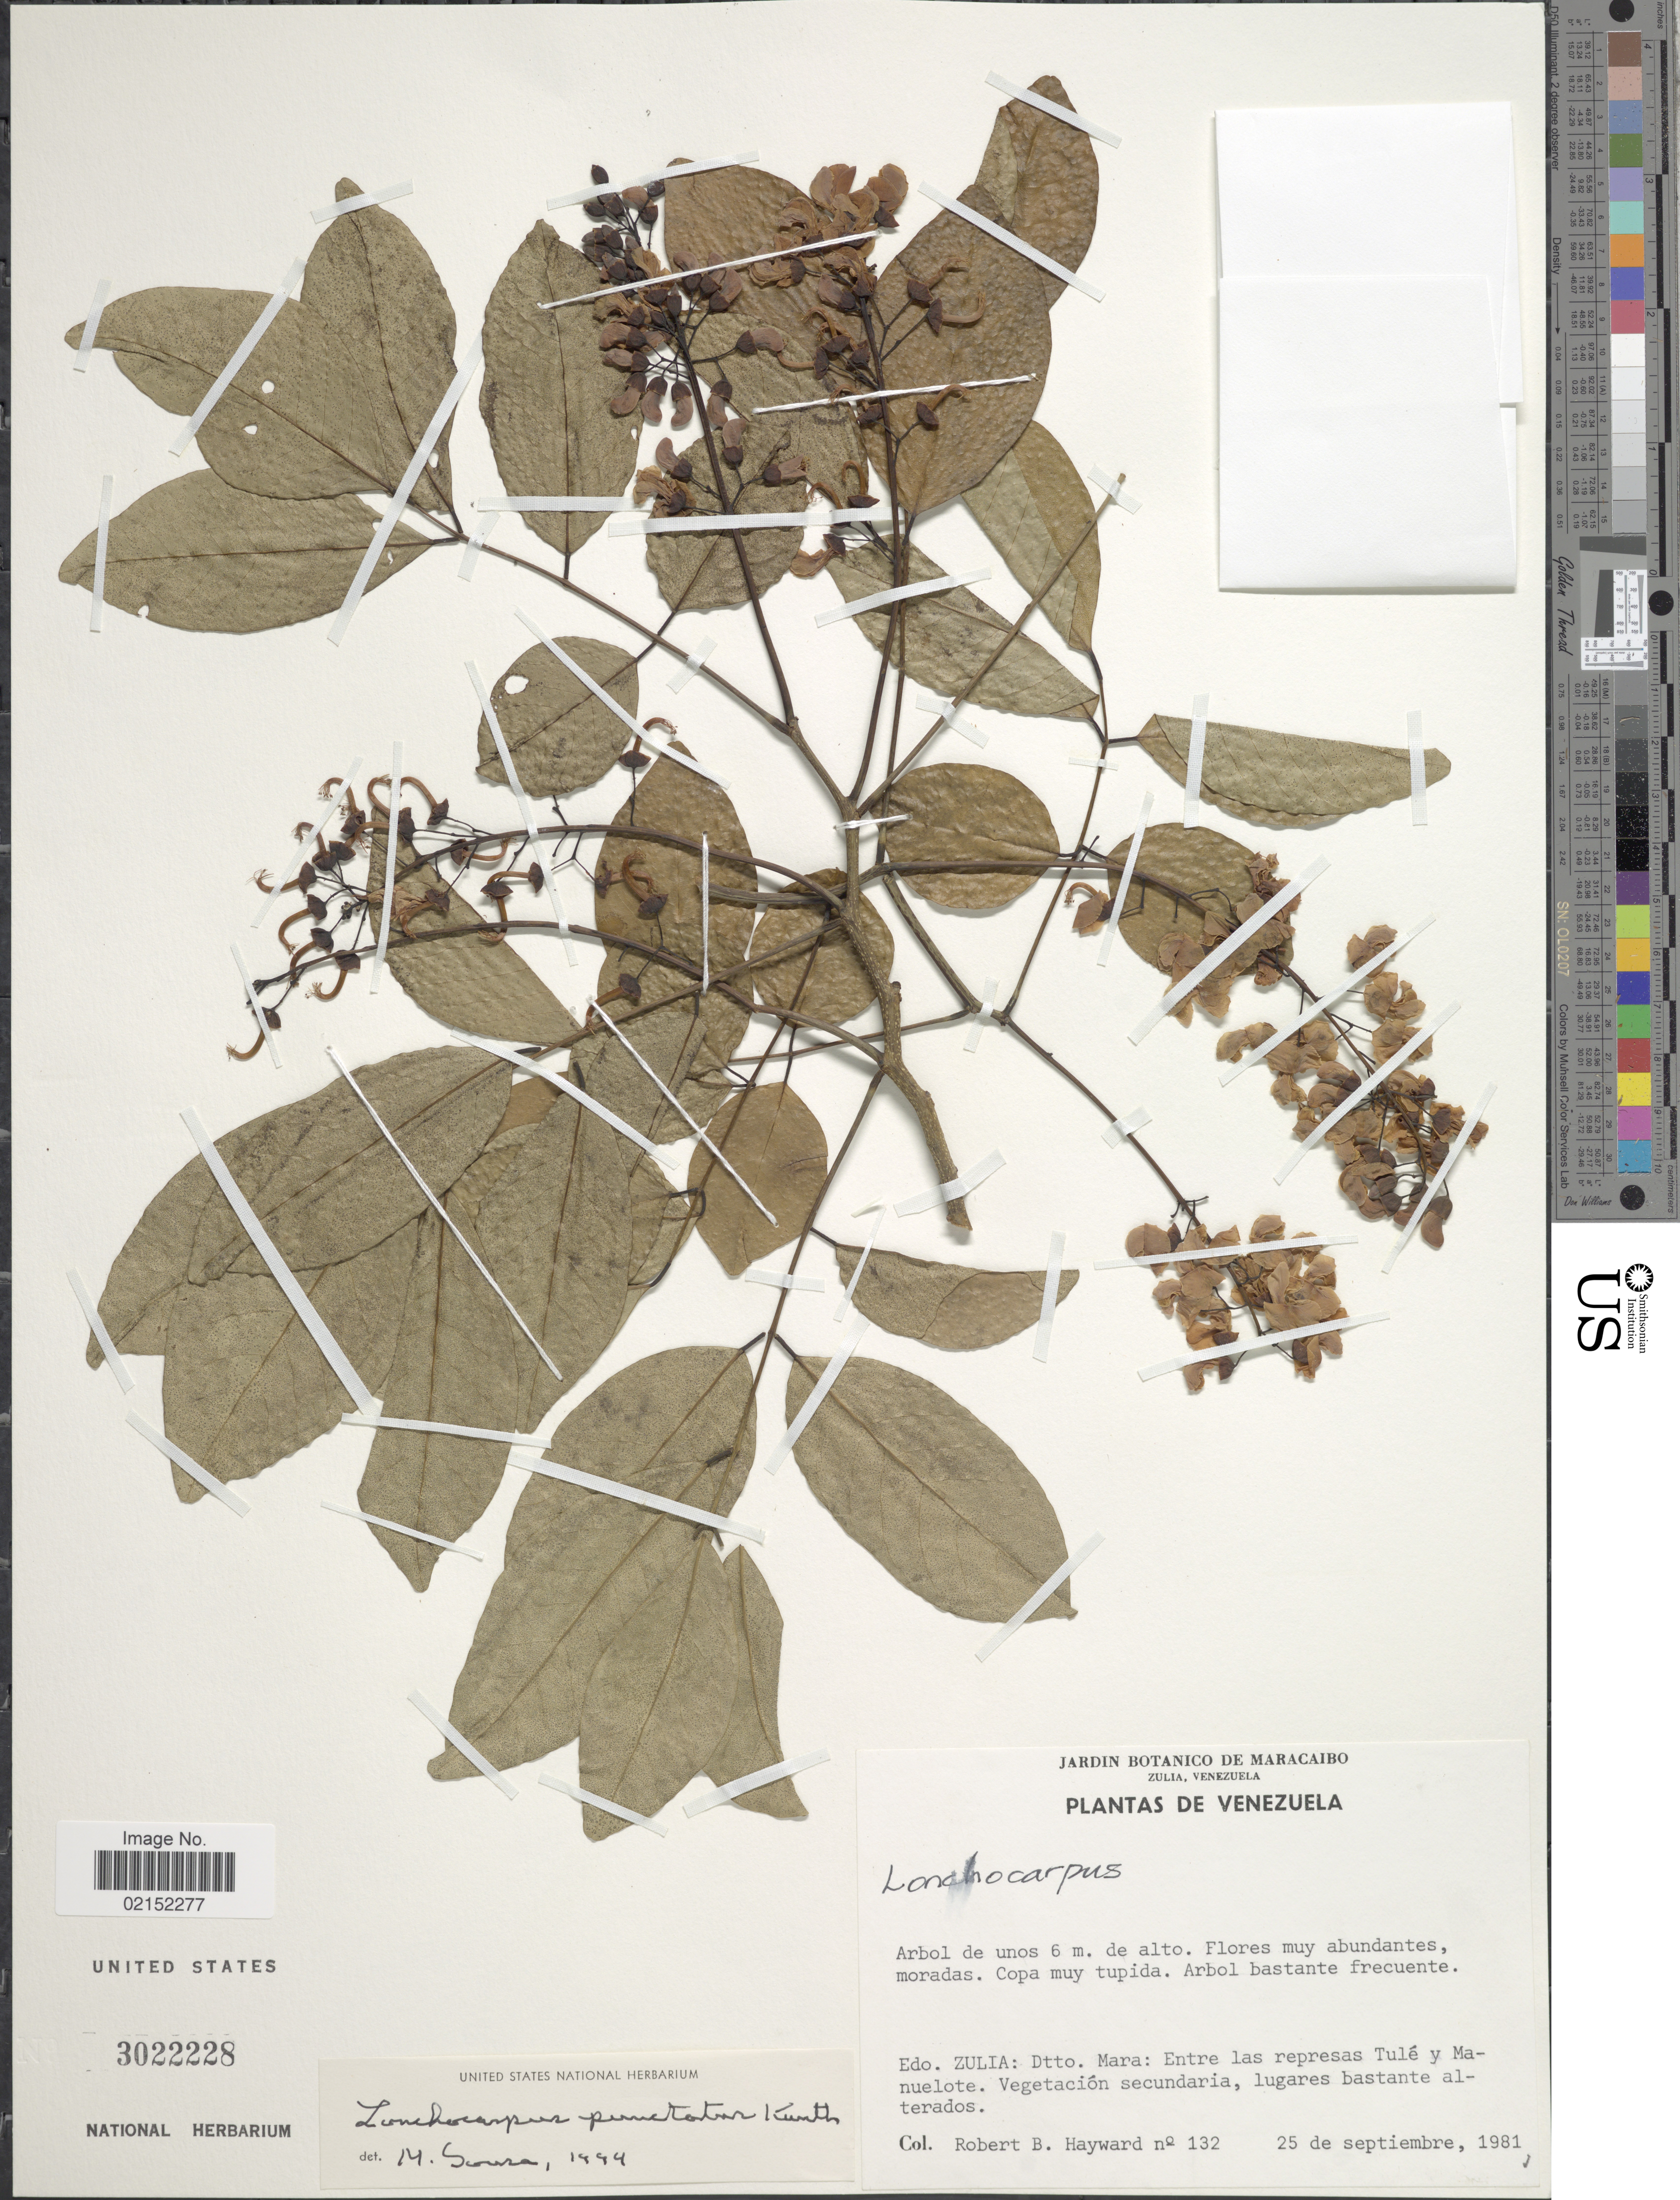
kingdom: Plantae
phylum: Tracheophyta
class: Magnoliopsida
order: Fabales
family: Fabaceae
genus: Lonchocarpus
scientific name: Lonchocarpus punctatus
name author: Kunth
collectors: R. Hayward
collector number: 132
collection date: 1981-09-25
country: Venezuela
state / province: Zulia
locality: Edo. Zulia: Dtto. Mara: Entre las represas Tule y Manuelote.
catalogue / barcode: US 3022228